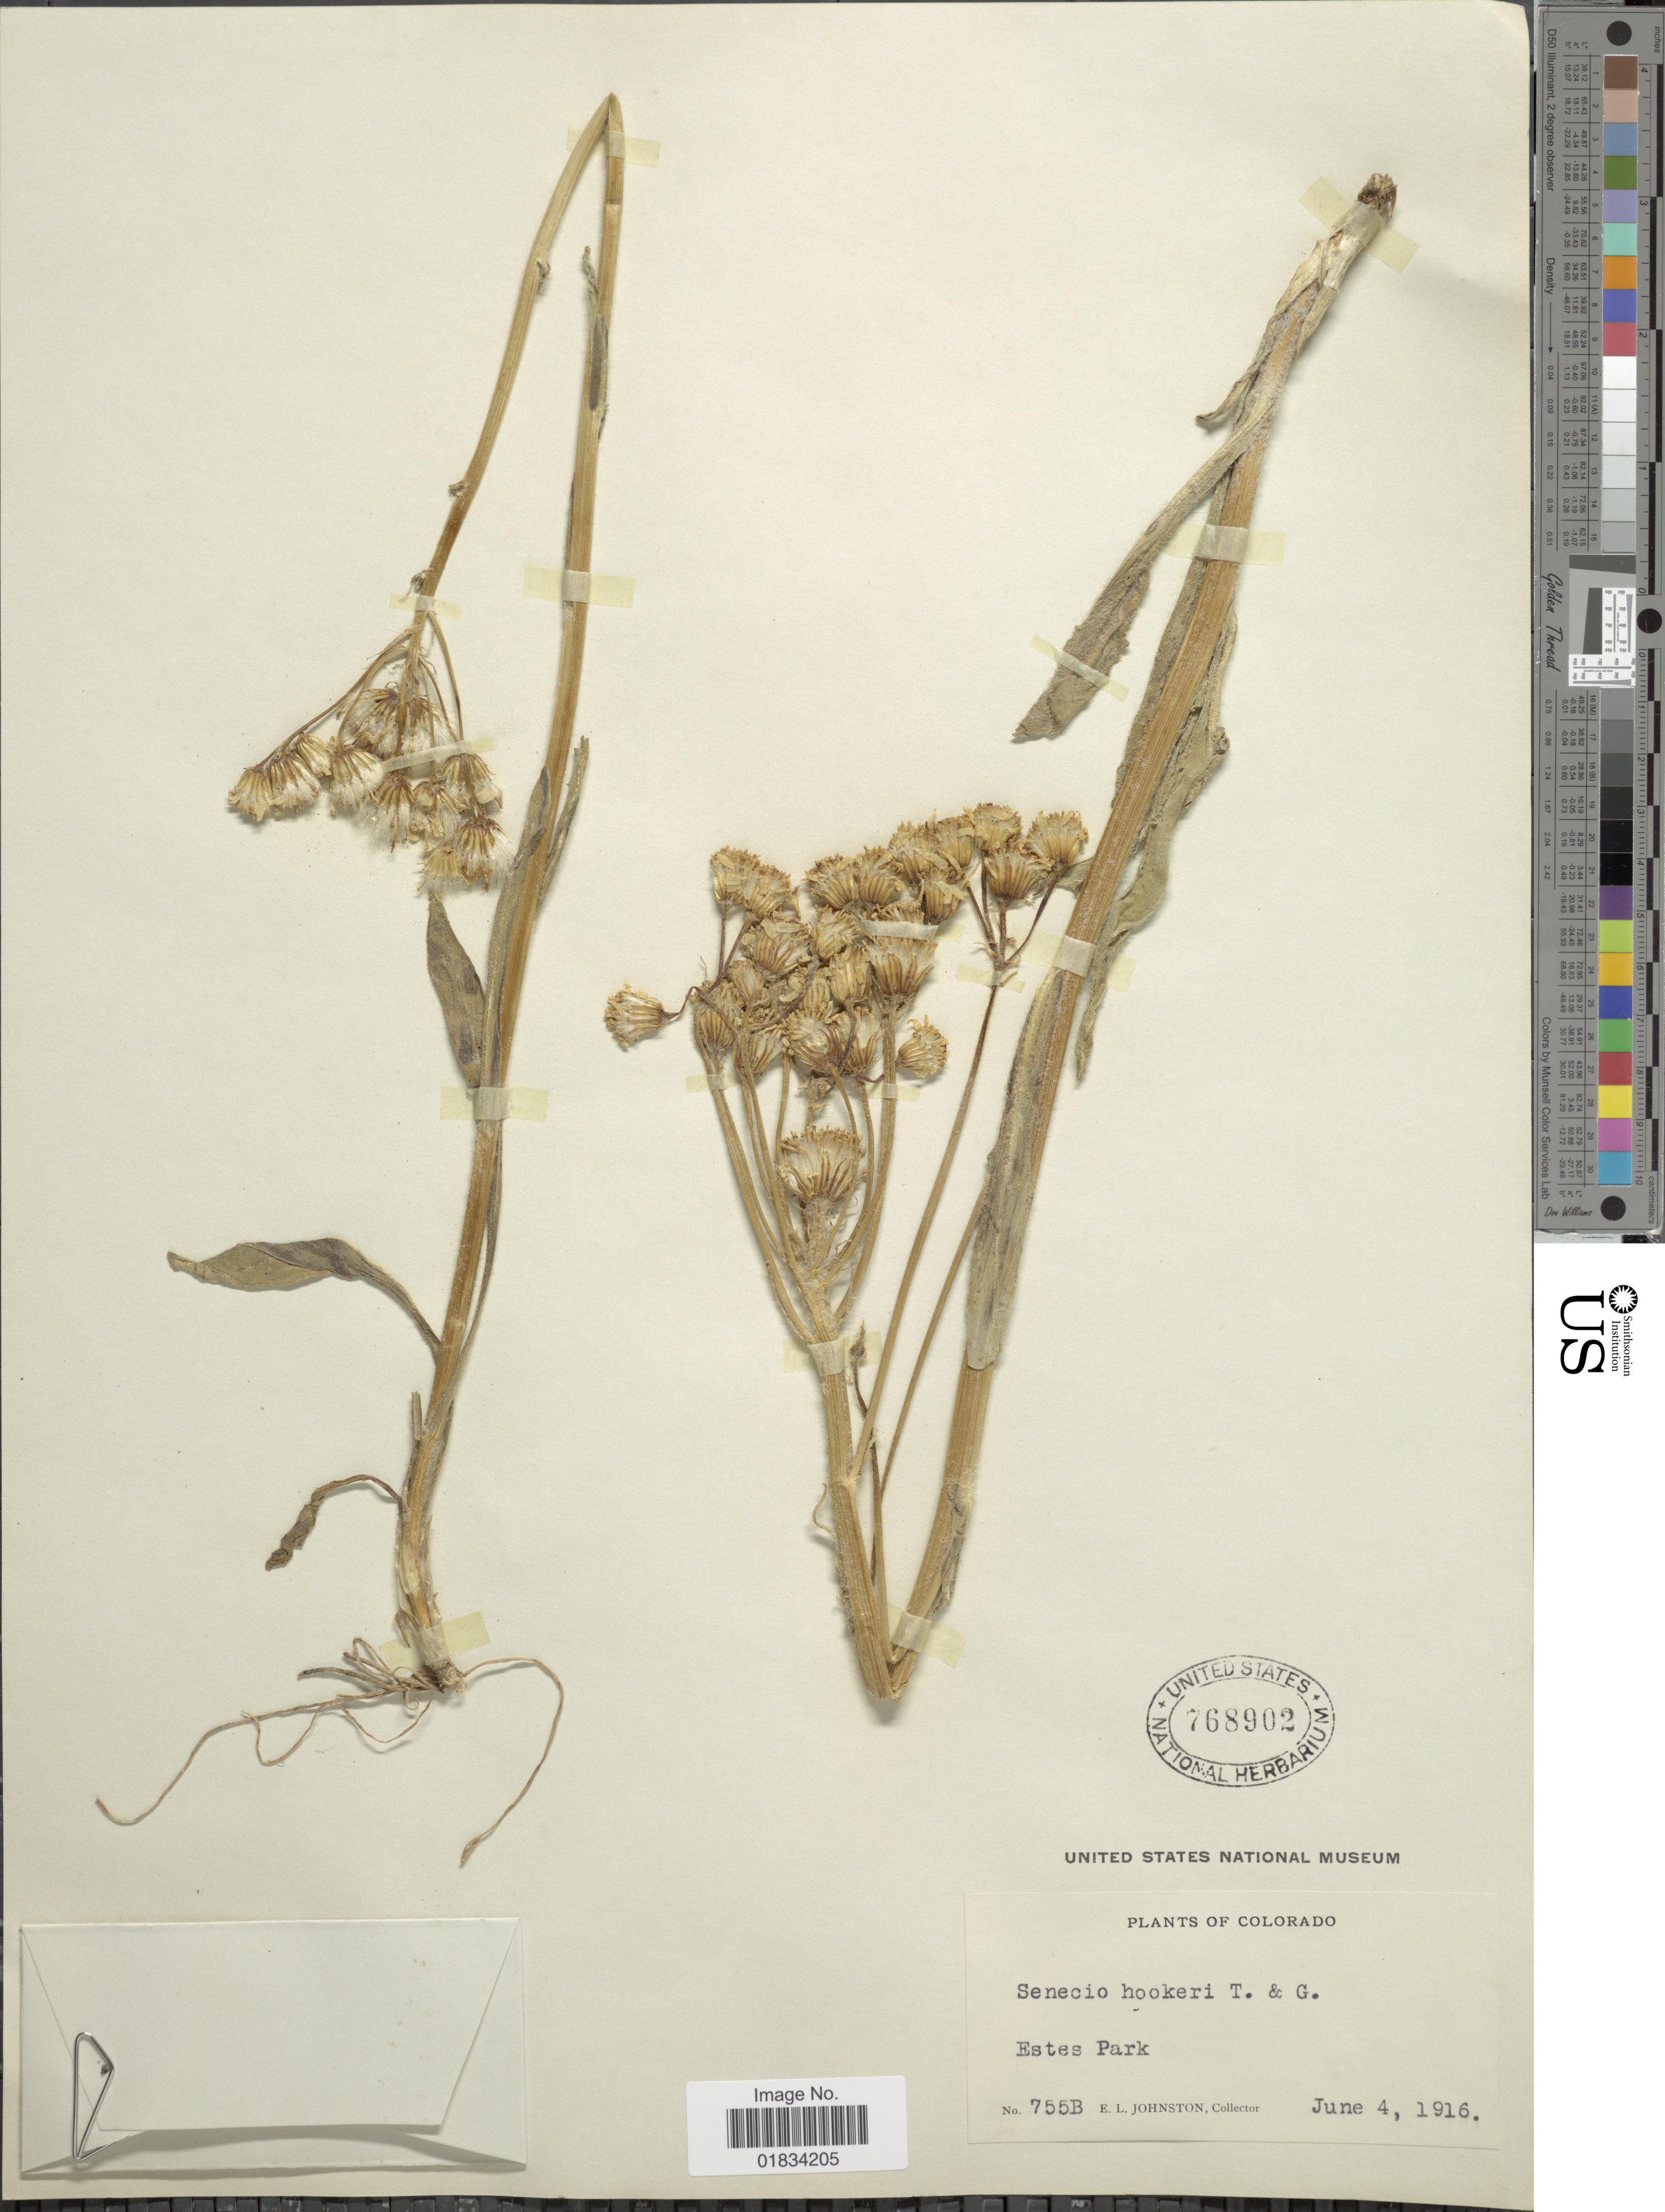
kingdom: Plantae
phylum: Tracheophyta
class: Magnoliopsida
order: Asterales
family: Asteraceae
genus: Senecio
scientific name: Senecio integerrimus var. exaltatus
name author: (Nutt.) Cronq.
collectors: E. L. Johnston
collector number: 755B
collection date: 1916-06-04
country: United States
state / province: Colorado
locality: Estes Park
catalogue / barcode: US 768902